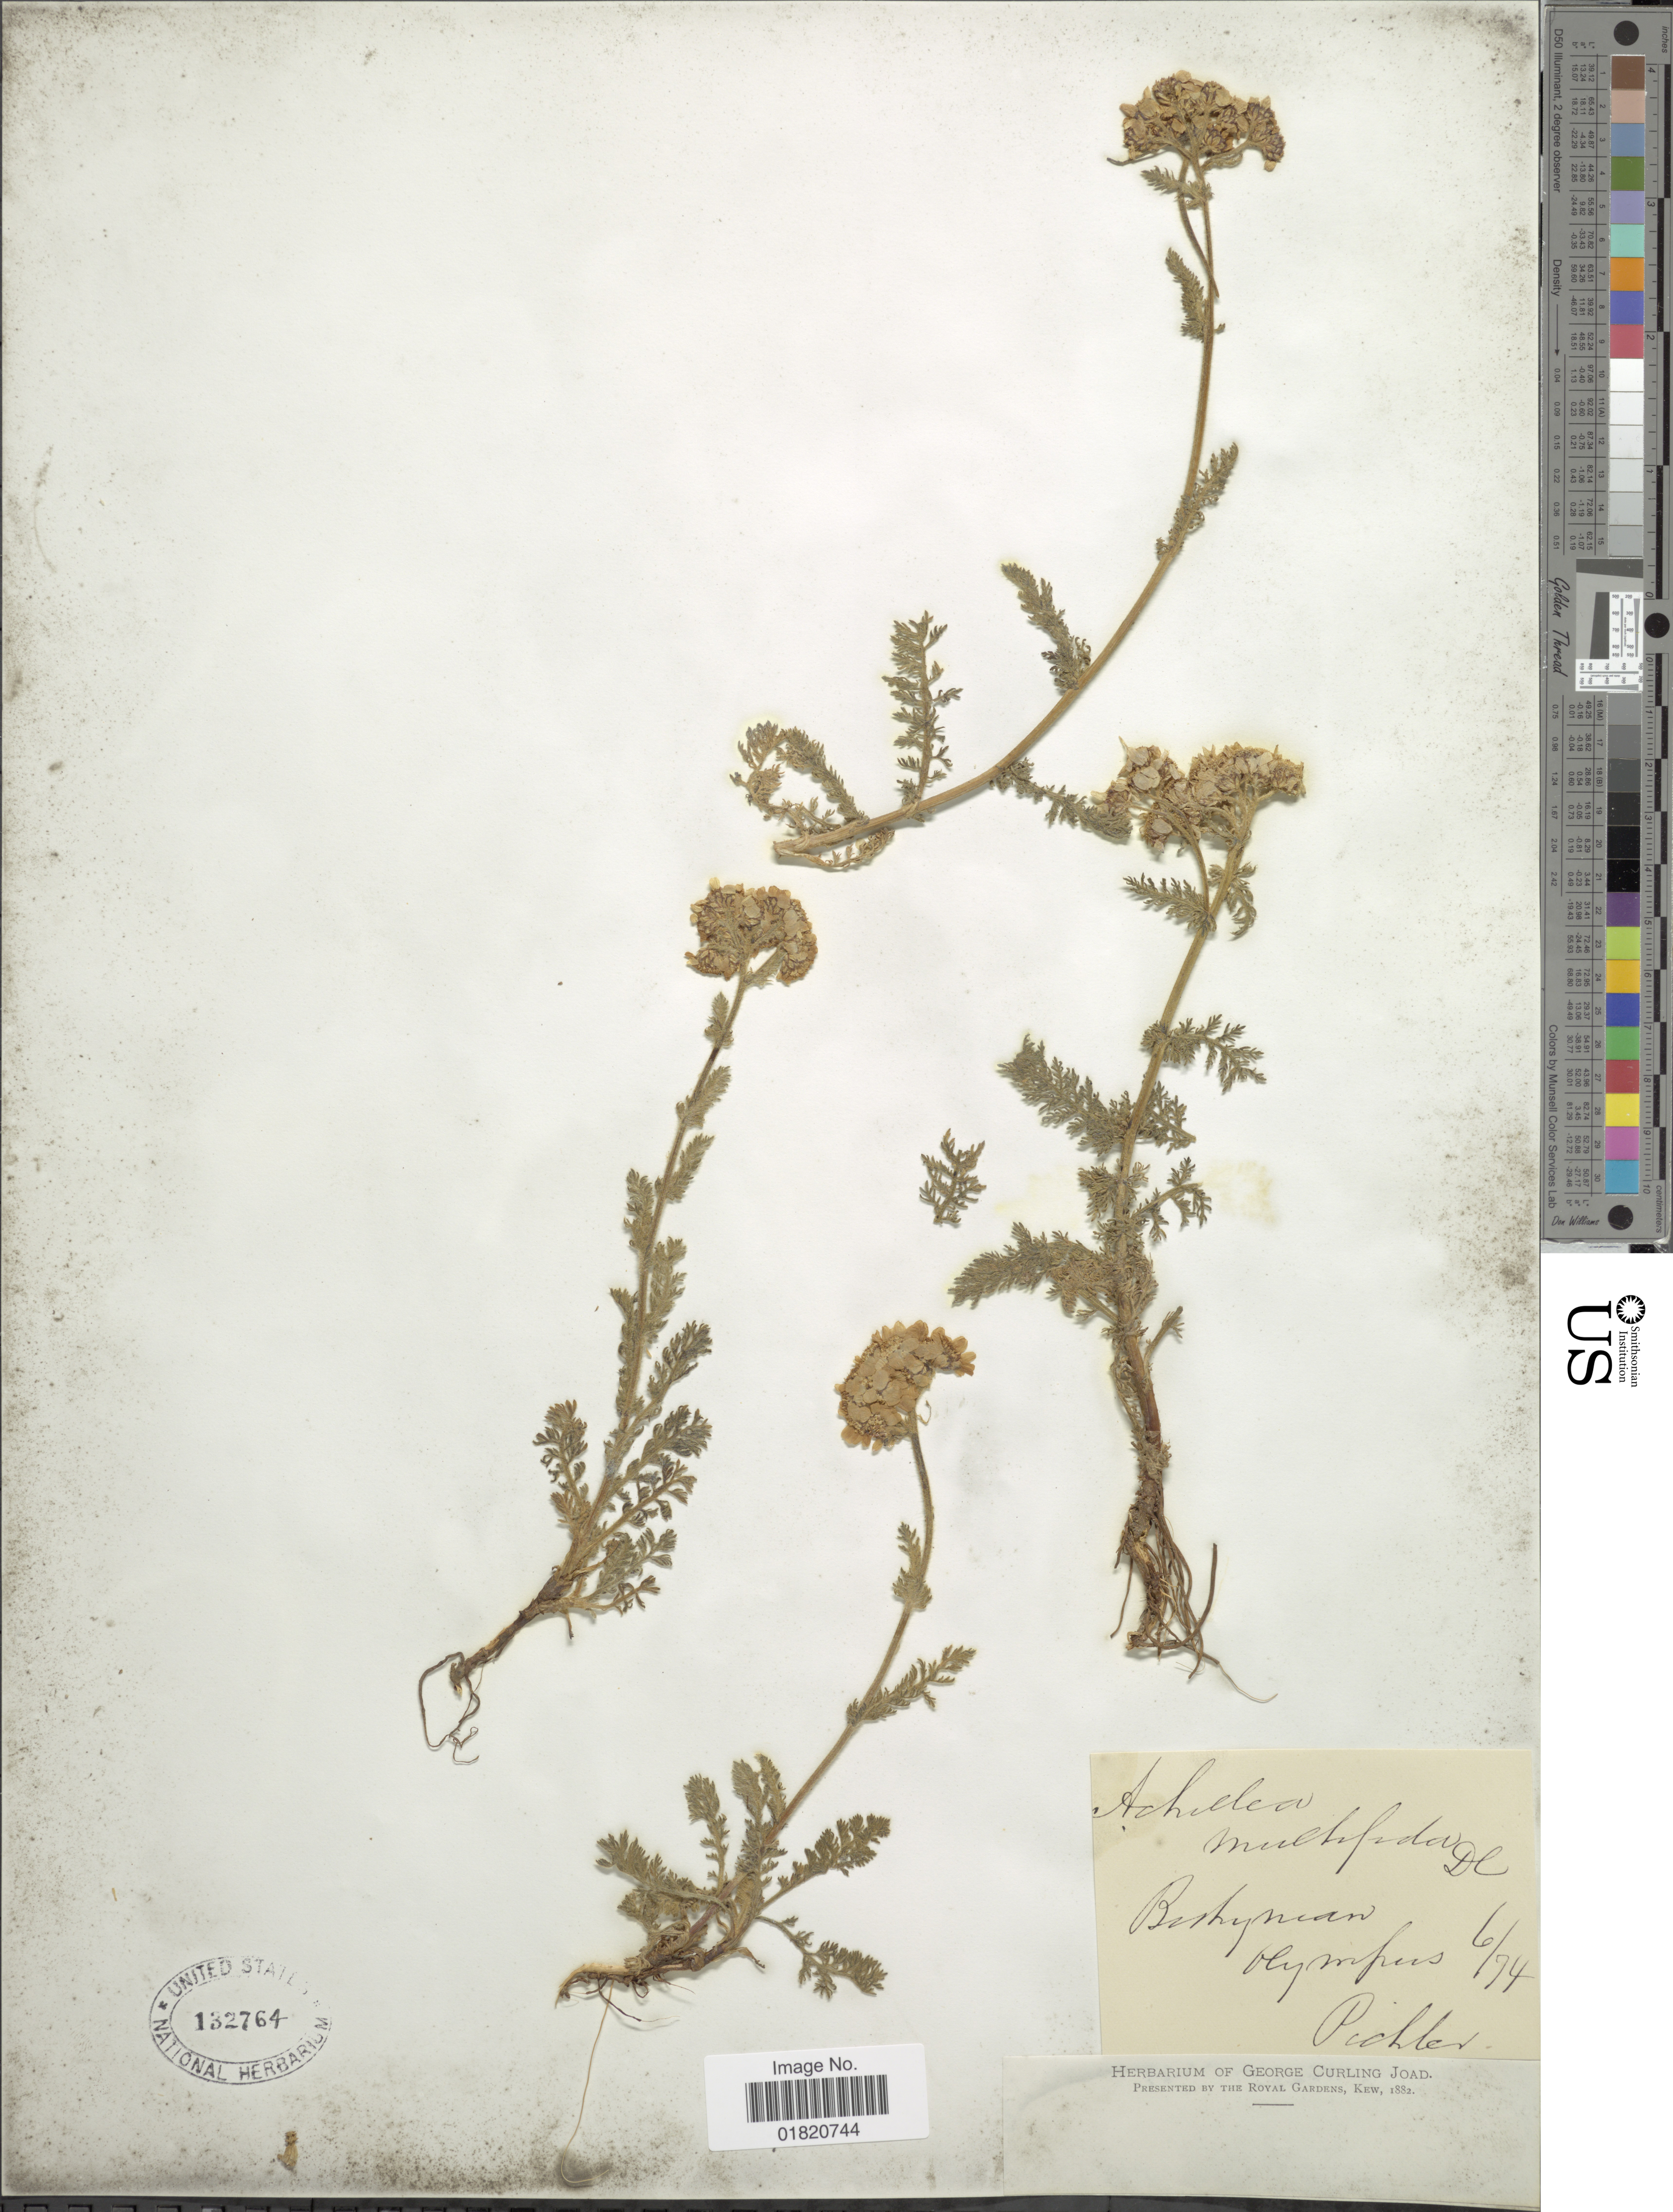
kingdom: Plantae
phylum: Tracheophyta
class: Magnoliopsida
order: Asterales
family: Asteraceae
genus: Achillea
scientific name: Achillea multifida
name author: DC.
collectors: Pichler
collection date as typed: Transcribed d/m/y: /6/74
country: Turkey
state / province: Bursa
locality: Buthynian olympus [interpreted]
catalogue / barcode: US 132764